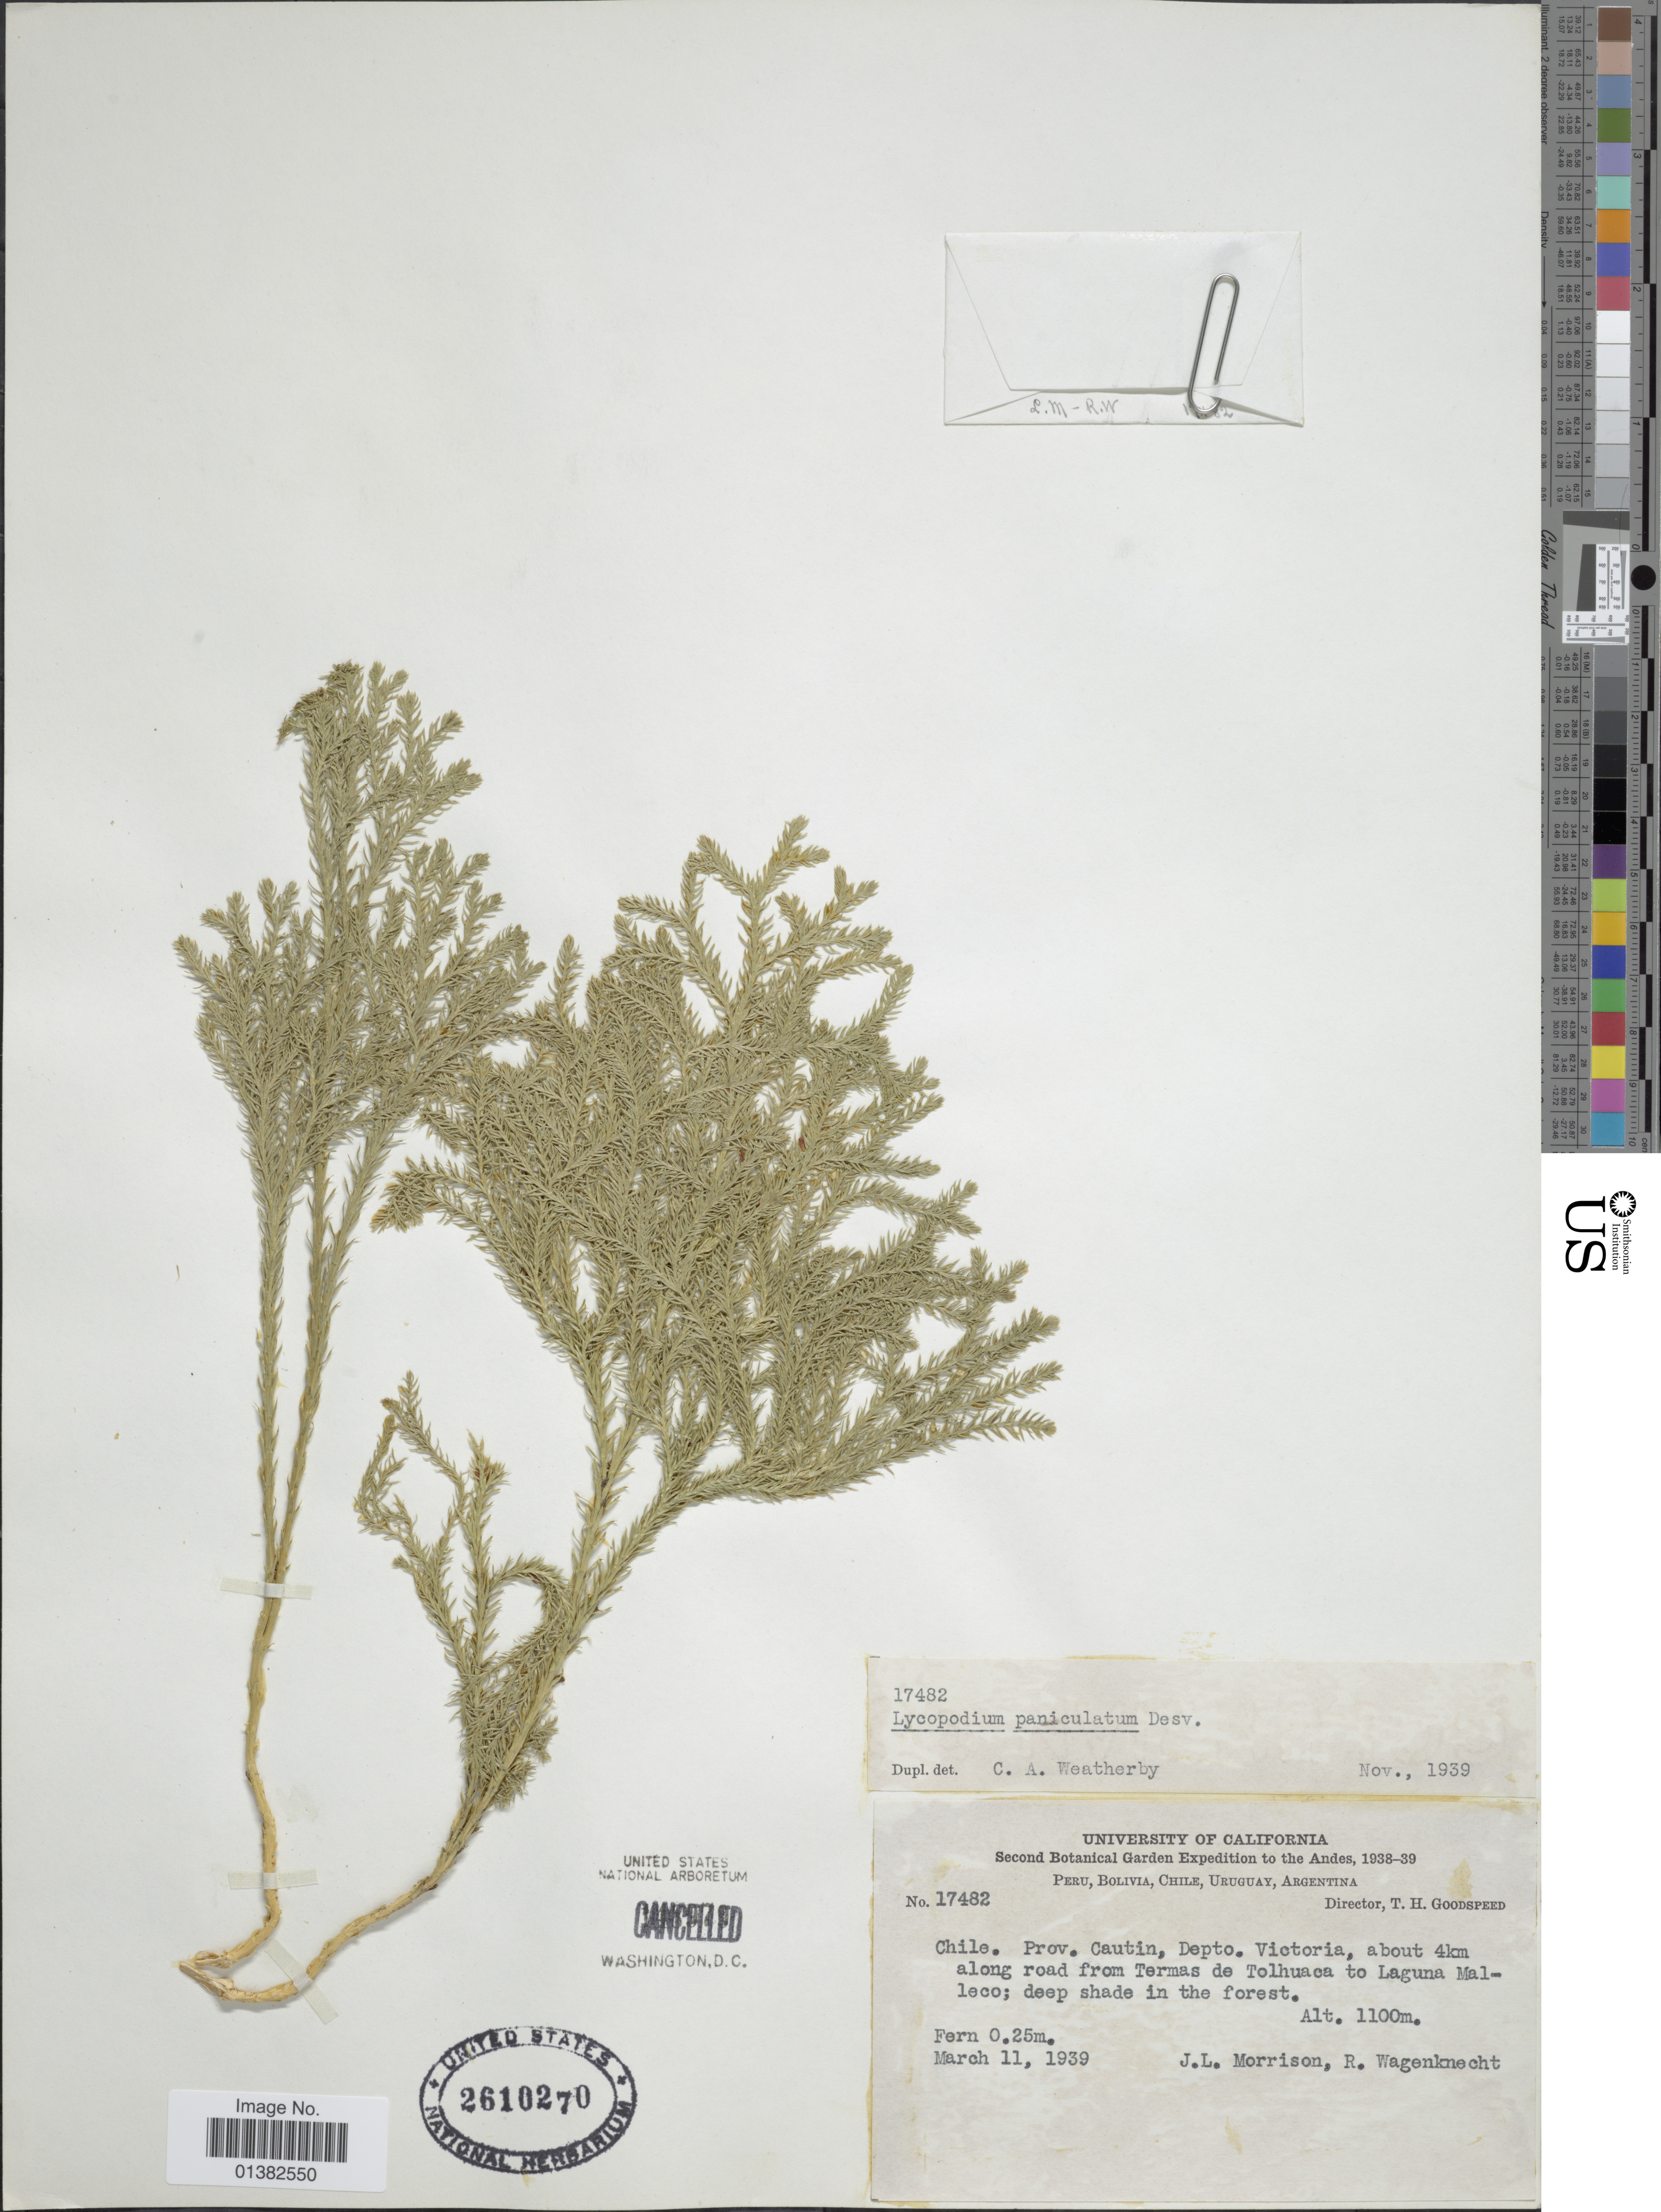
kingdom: Plantae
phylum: Tracheophyta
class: Lycopodiopsida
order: Lycopodiales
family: Lycopodiaceae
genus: Austrolycopodium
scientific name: Austrolycopodium paniculatum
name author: (Poir.) Holub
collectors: J. L. Morrison & R. Wagenknecht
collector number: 17482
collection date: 1939-03-11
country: Chile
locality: Prov. Cautin, Depto. Victoria, about 4km along road fromTermas de Tolhuaca to Laguna Malleco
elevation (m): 1100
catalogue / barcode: US 2610270